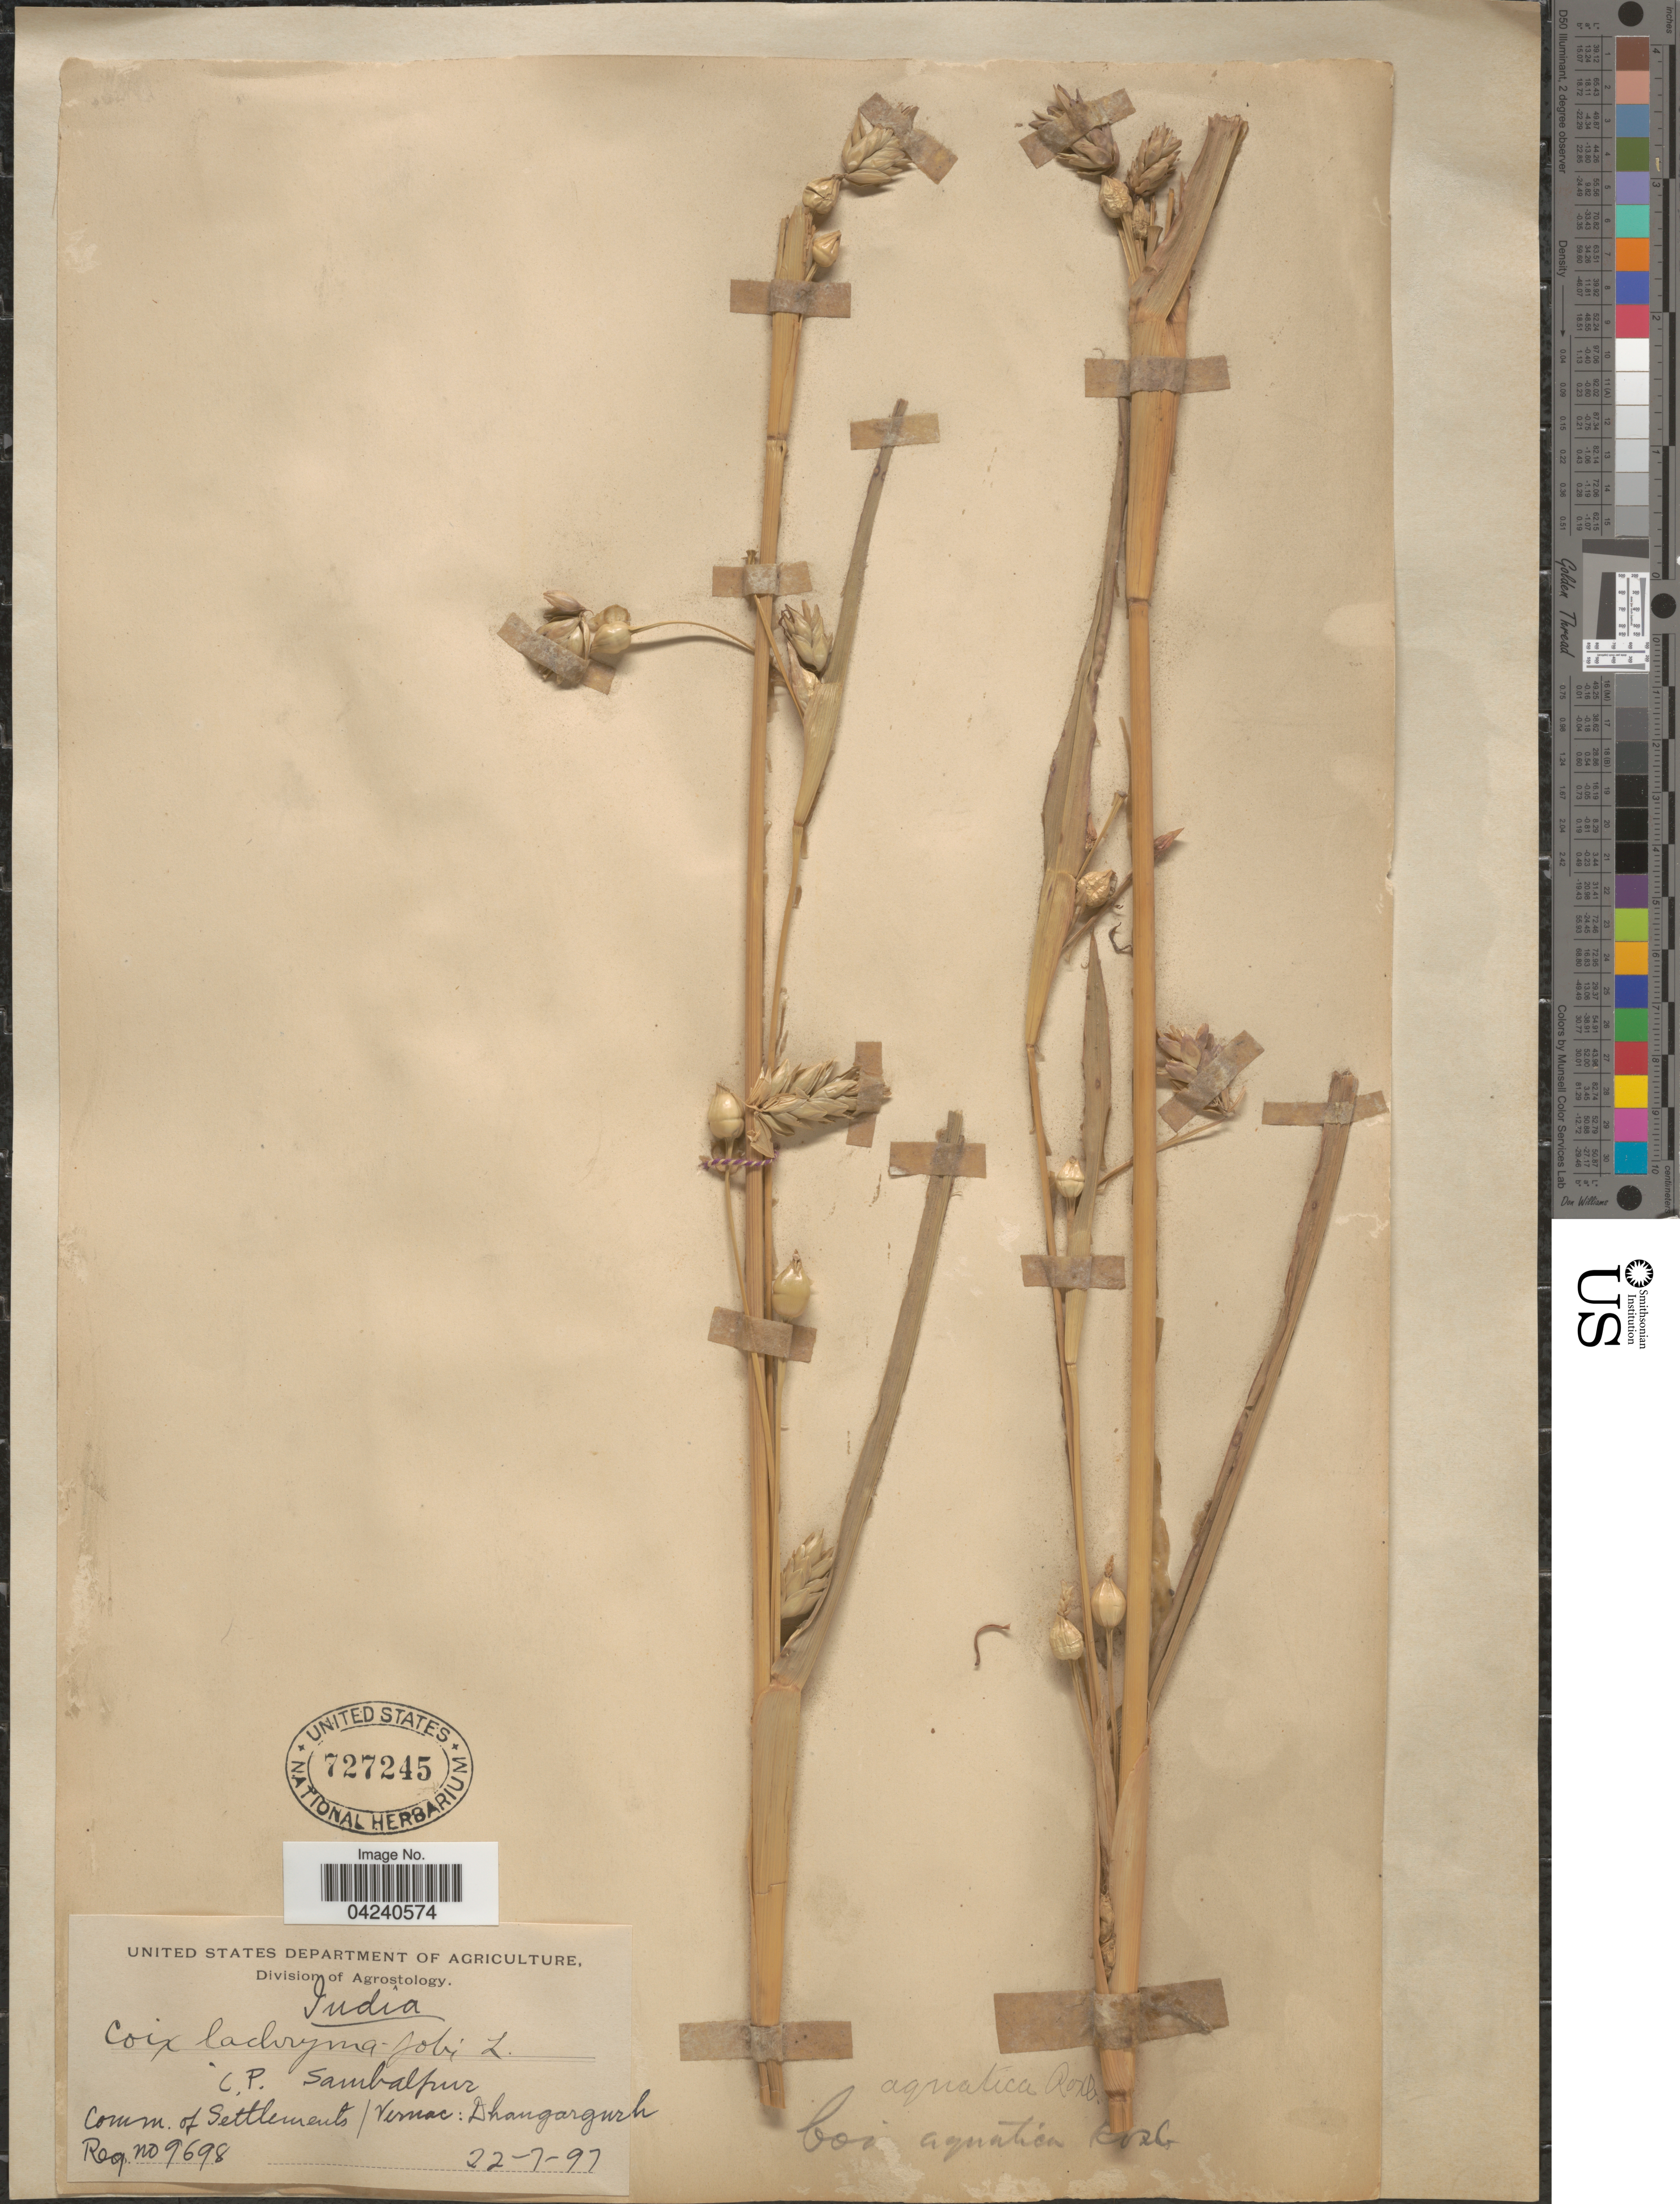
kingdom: Plantae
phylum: Tracheophyta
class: Liliopsida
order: Poales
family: Poaceae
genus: Coix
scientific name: Coix lacryma-jobi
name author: L.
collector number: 9698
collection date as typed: Transcribed d/m/y: 22/7/97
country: India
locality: Comm. of Settlements. Dhangargurh. C. P. Sambalpur.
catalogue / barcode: US 727245